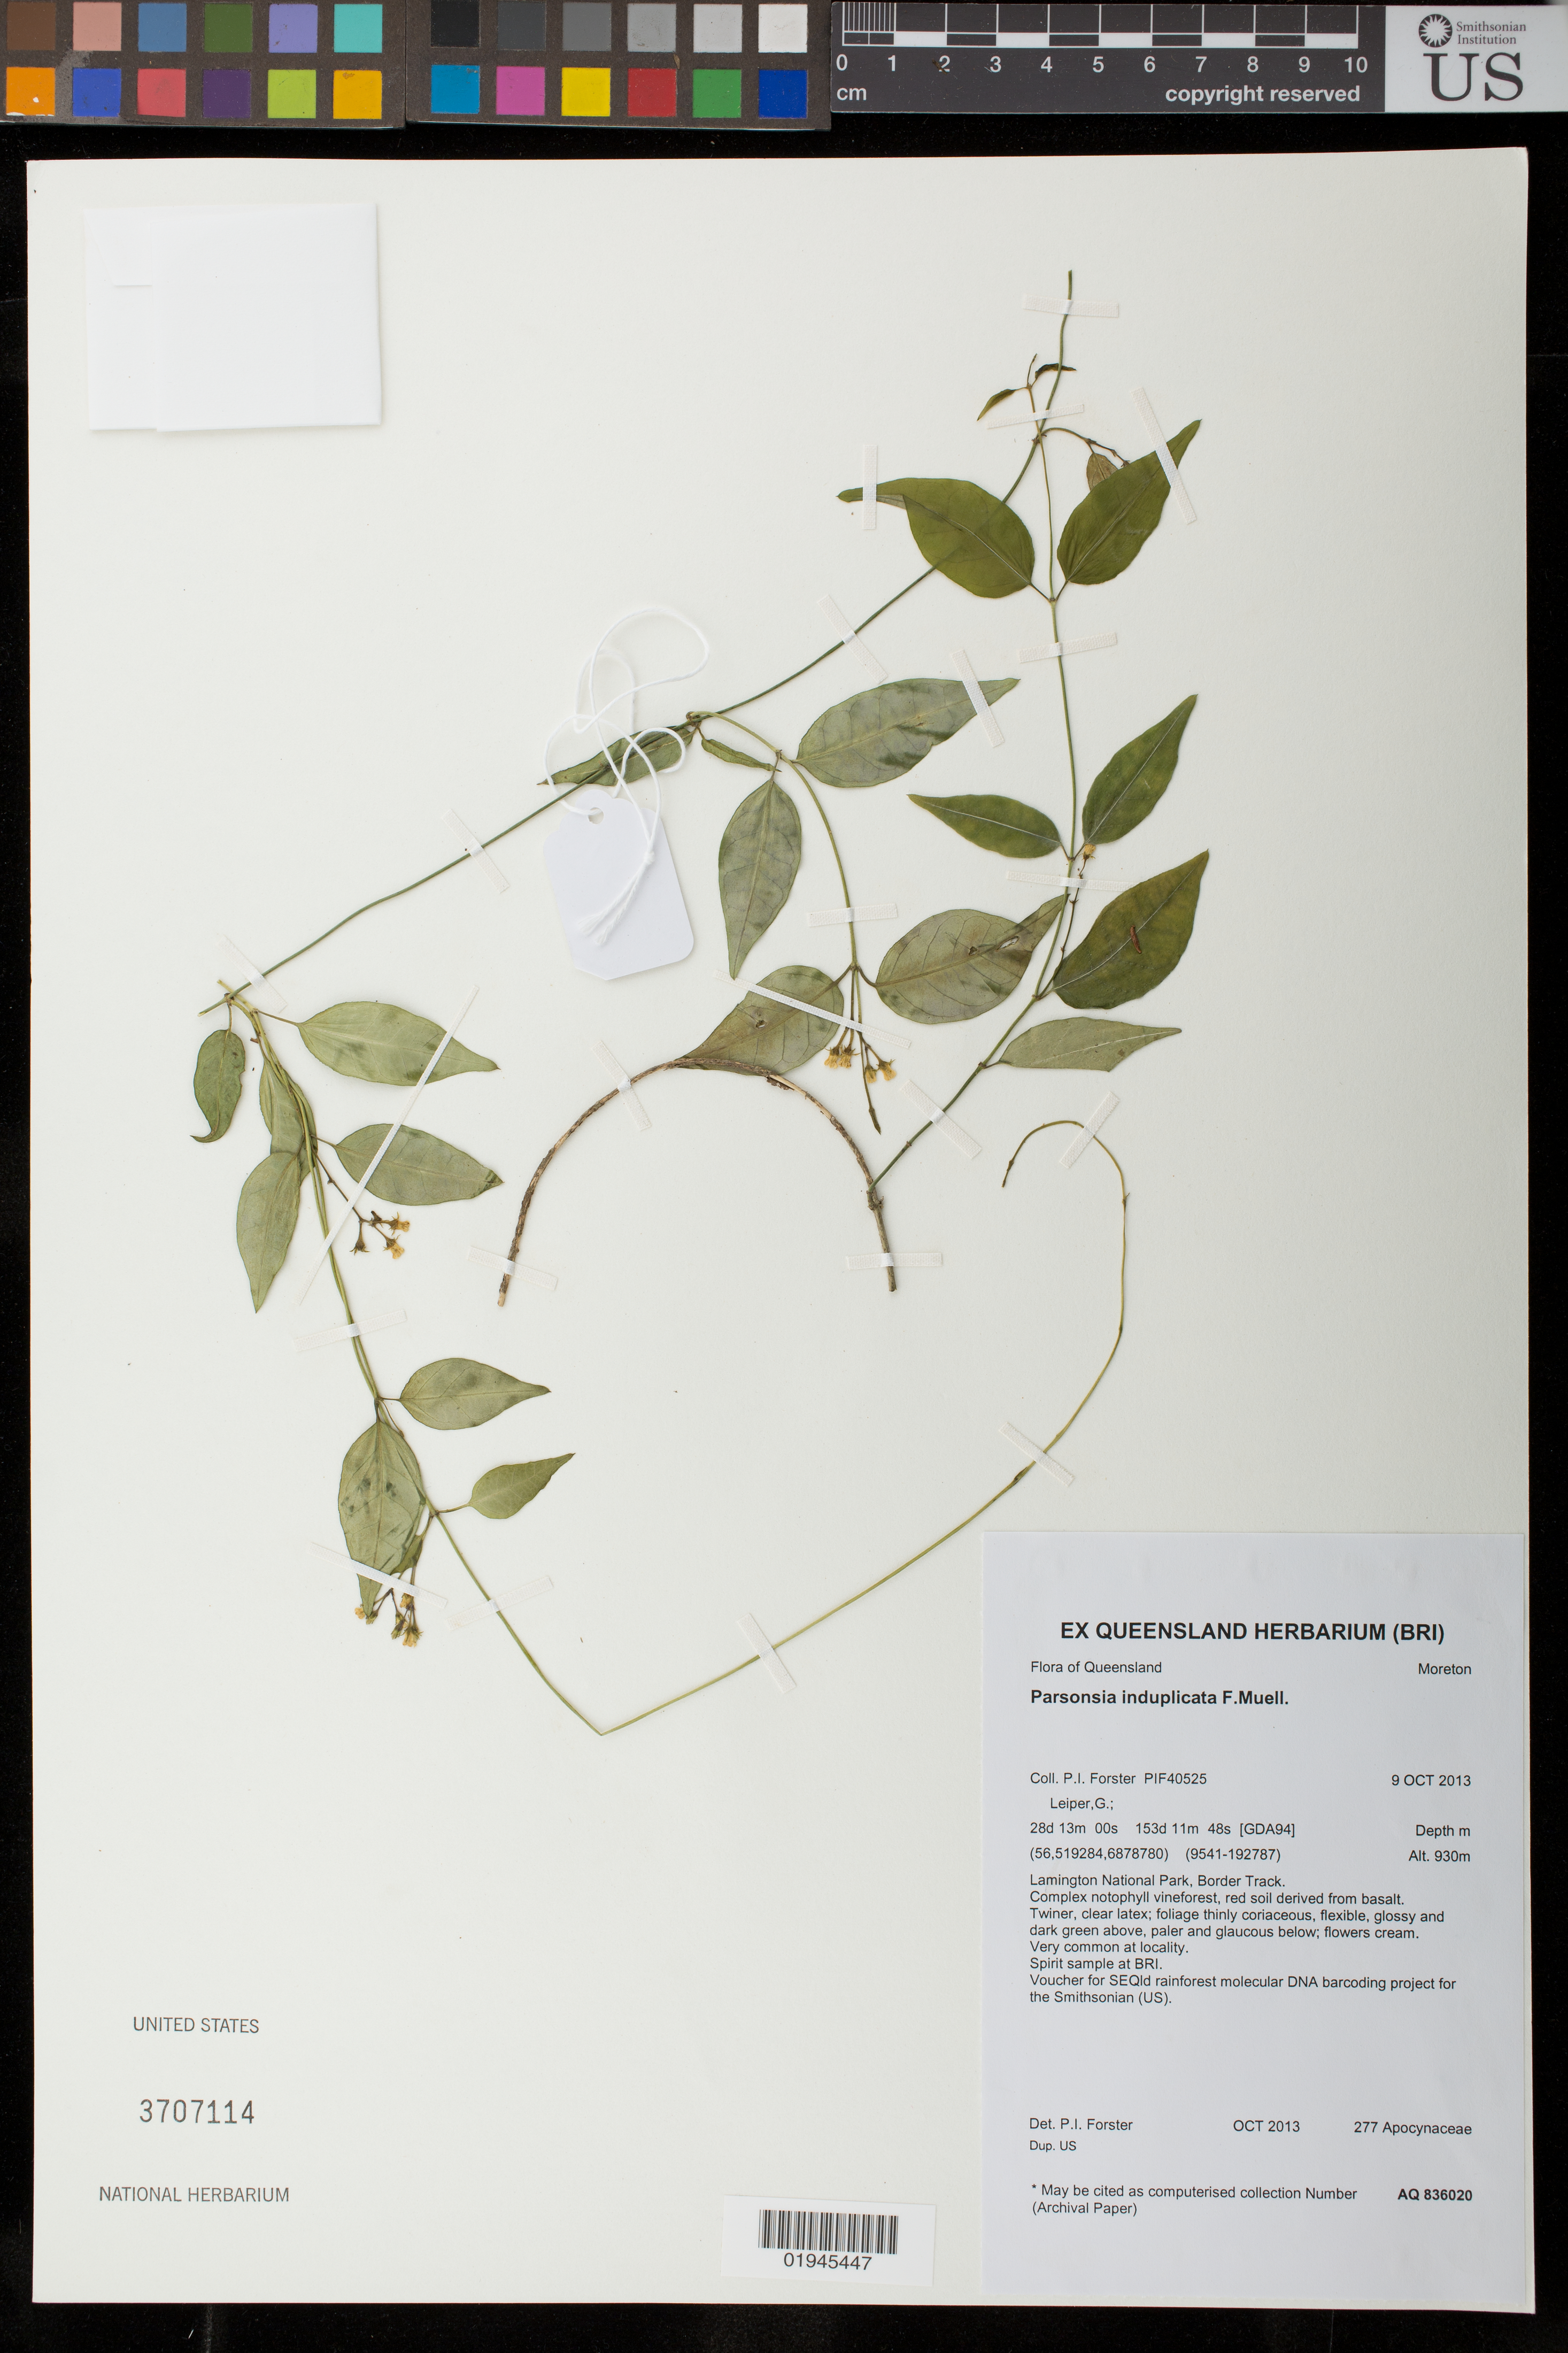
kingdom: Plantae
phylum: Tracheophyta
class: Magnoliopsida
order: Gentianales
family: Apocynaceae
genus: Parsonsia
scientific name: Parsonsia induplicata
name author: F. Muell.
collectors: P. I. Forster & G. Leiper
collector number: PIF40525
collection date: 2013-10-09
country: Australia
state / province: Queensland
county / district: Moreton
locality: Lamington National Park, Border Track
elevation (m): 950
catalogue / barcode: US 3707114